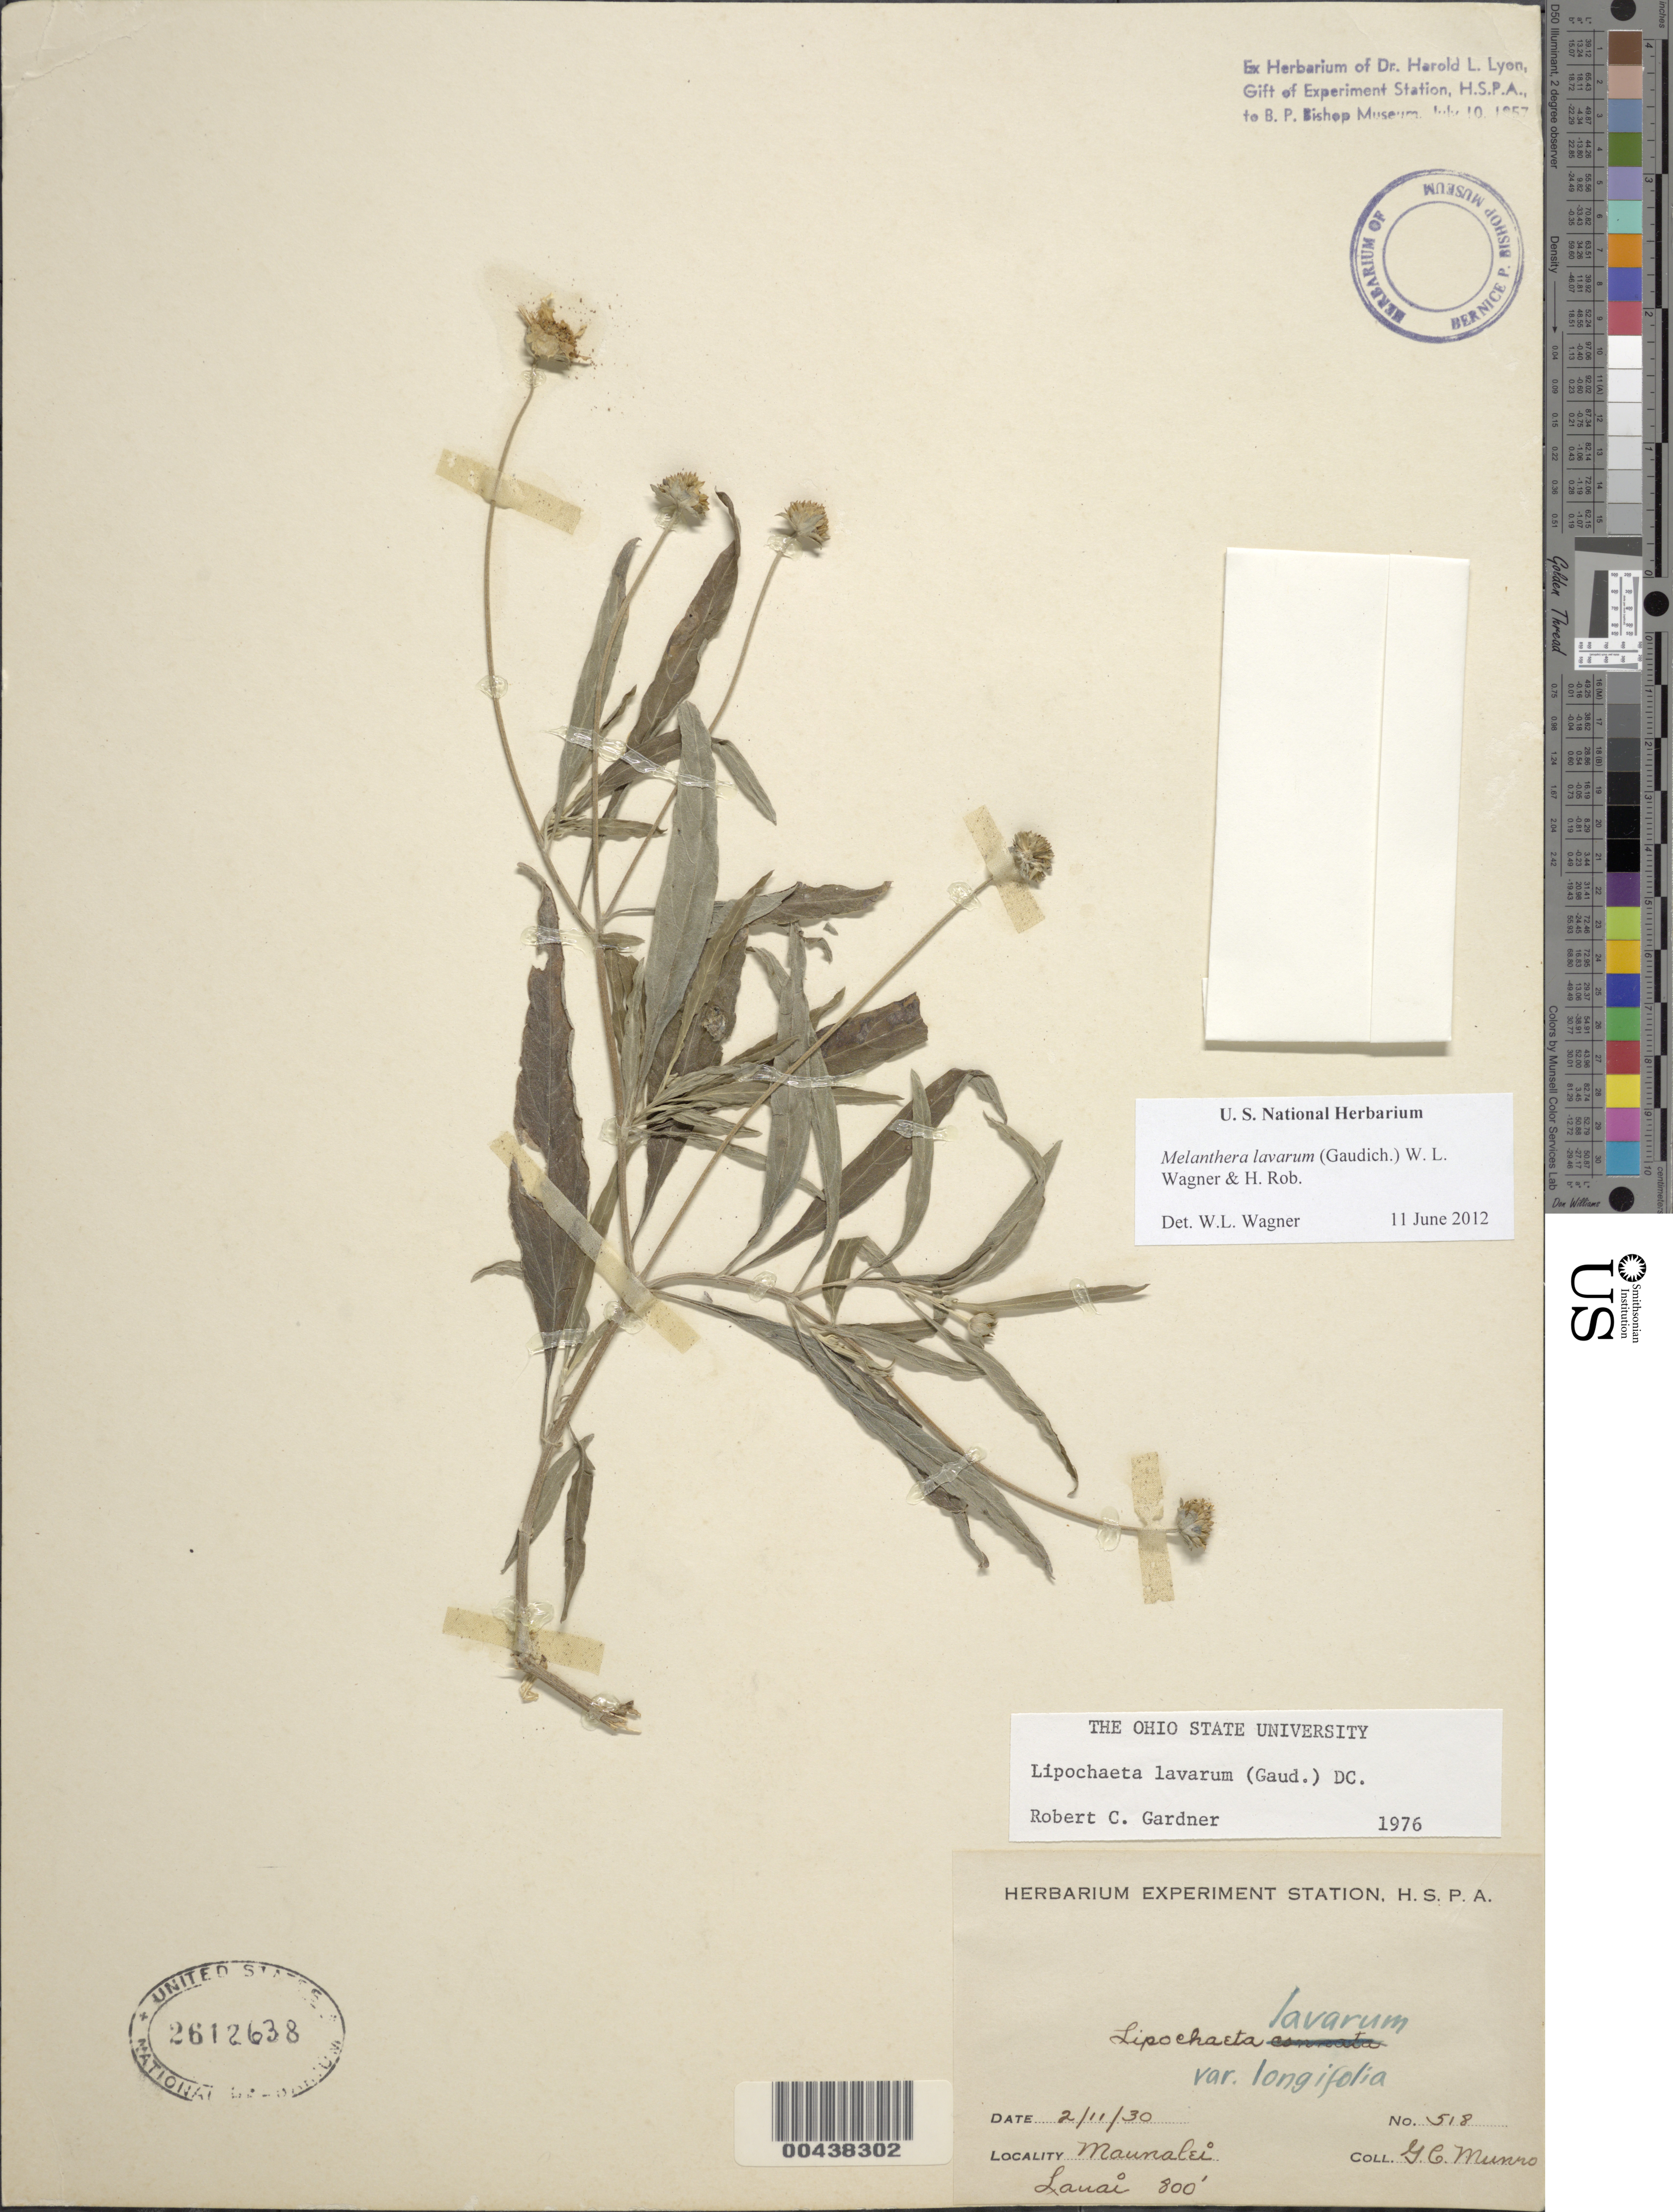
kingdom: Plantae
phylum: Tracheophyta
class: Magnoliopsida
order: Asterales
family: Asteraceae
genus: Wollastonia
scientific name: Wollastonia lavarum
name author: (Gaudich.) Orchard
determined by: Wagner, W. L., (BOT), Smithsonian Institution - National Museum of Natural History (UNITED STATES)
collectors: G. C. Munro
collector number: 518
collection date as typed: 11 Feb 1930 or 2 Nov 1930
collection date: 1930-02-11 or 1930-11-02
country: United States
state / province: Hawaii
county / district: Maui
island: Lana'i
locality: Maunalei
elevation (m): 244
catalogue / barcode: US 2612638